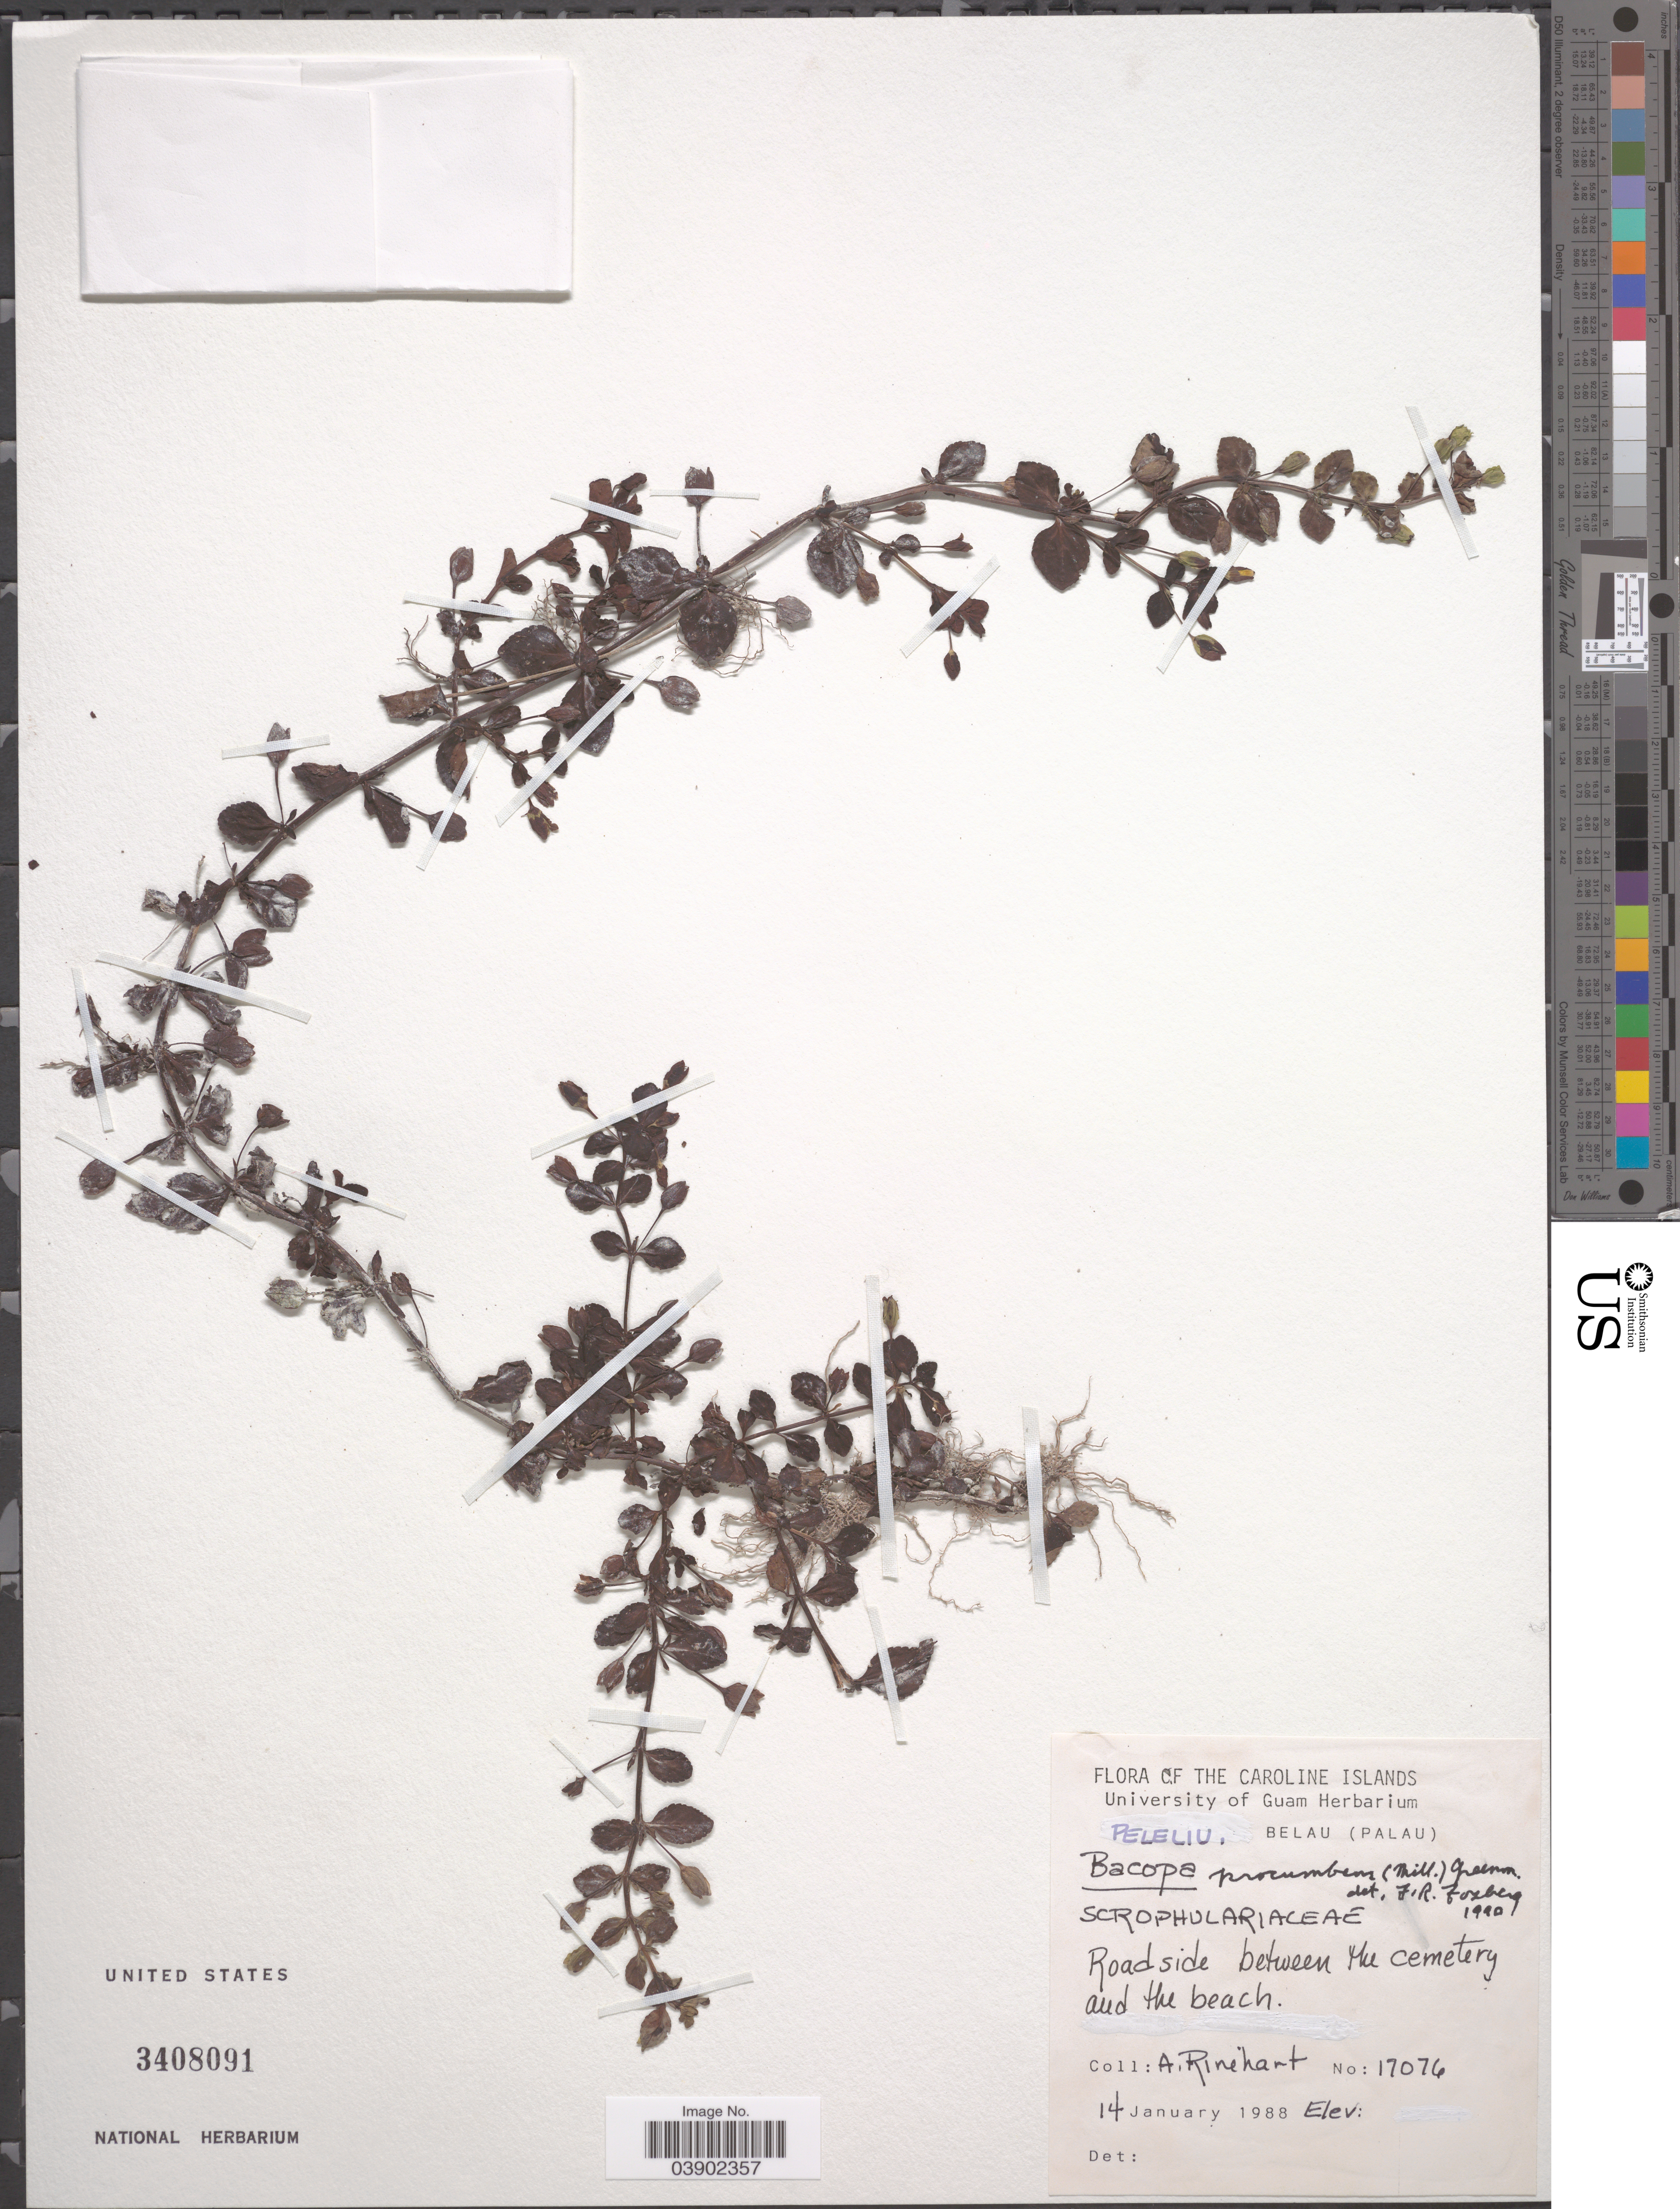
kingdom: Plantae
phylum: Tracheophyta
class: Magnoliopsida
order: Lamiales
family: Plantaginaceae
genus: Bacopa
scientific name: Bacopa procumbens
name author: (Mill.) Greenm.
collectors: A. Rinehart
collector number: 17076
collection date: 1988-01-14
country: Palau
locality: The Caroline Islands. Peleliu, Belau (Palau). Roadside between the cemetery and the beach.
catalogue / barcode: US 3408091